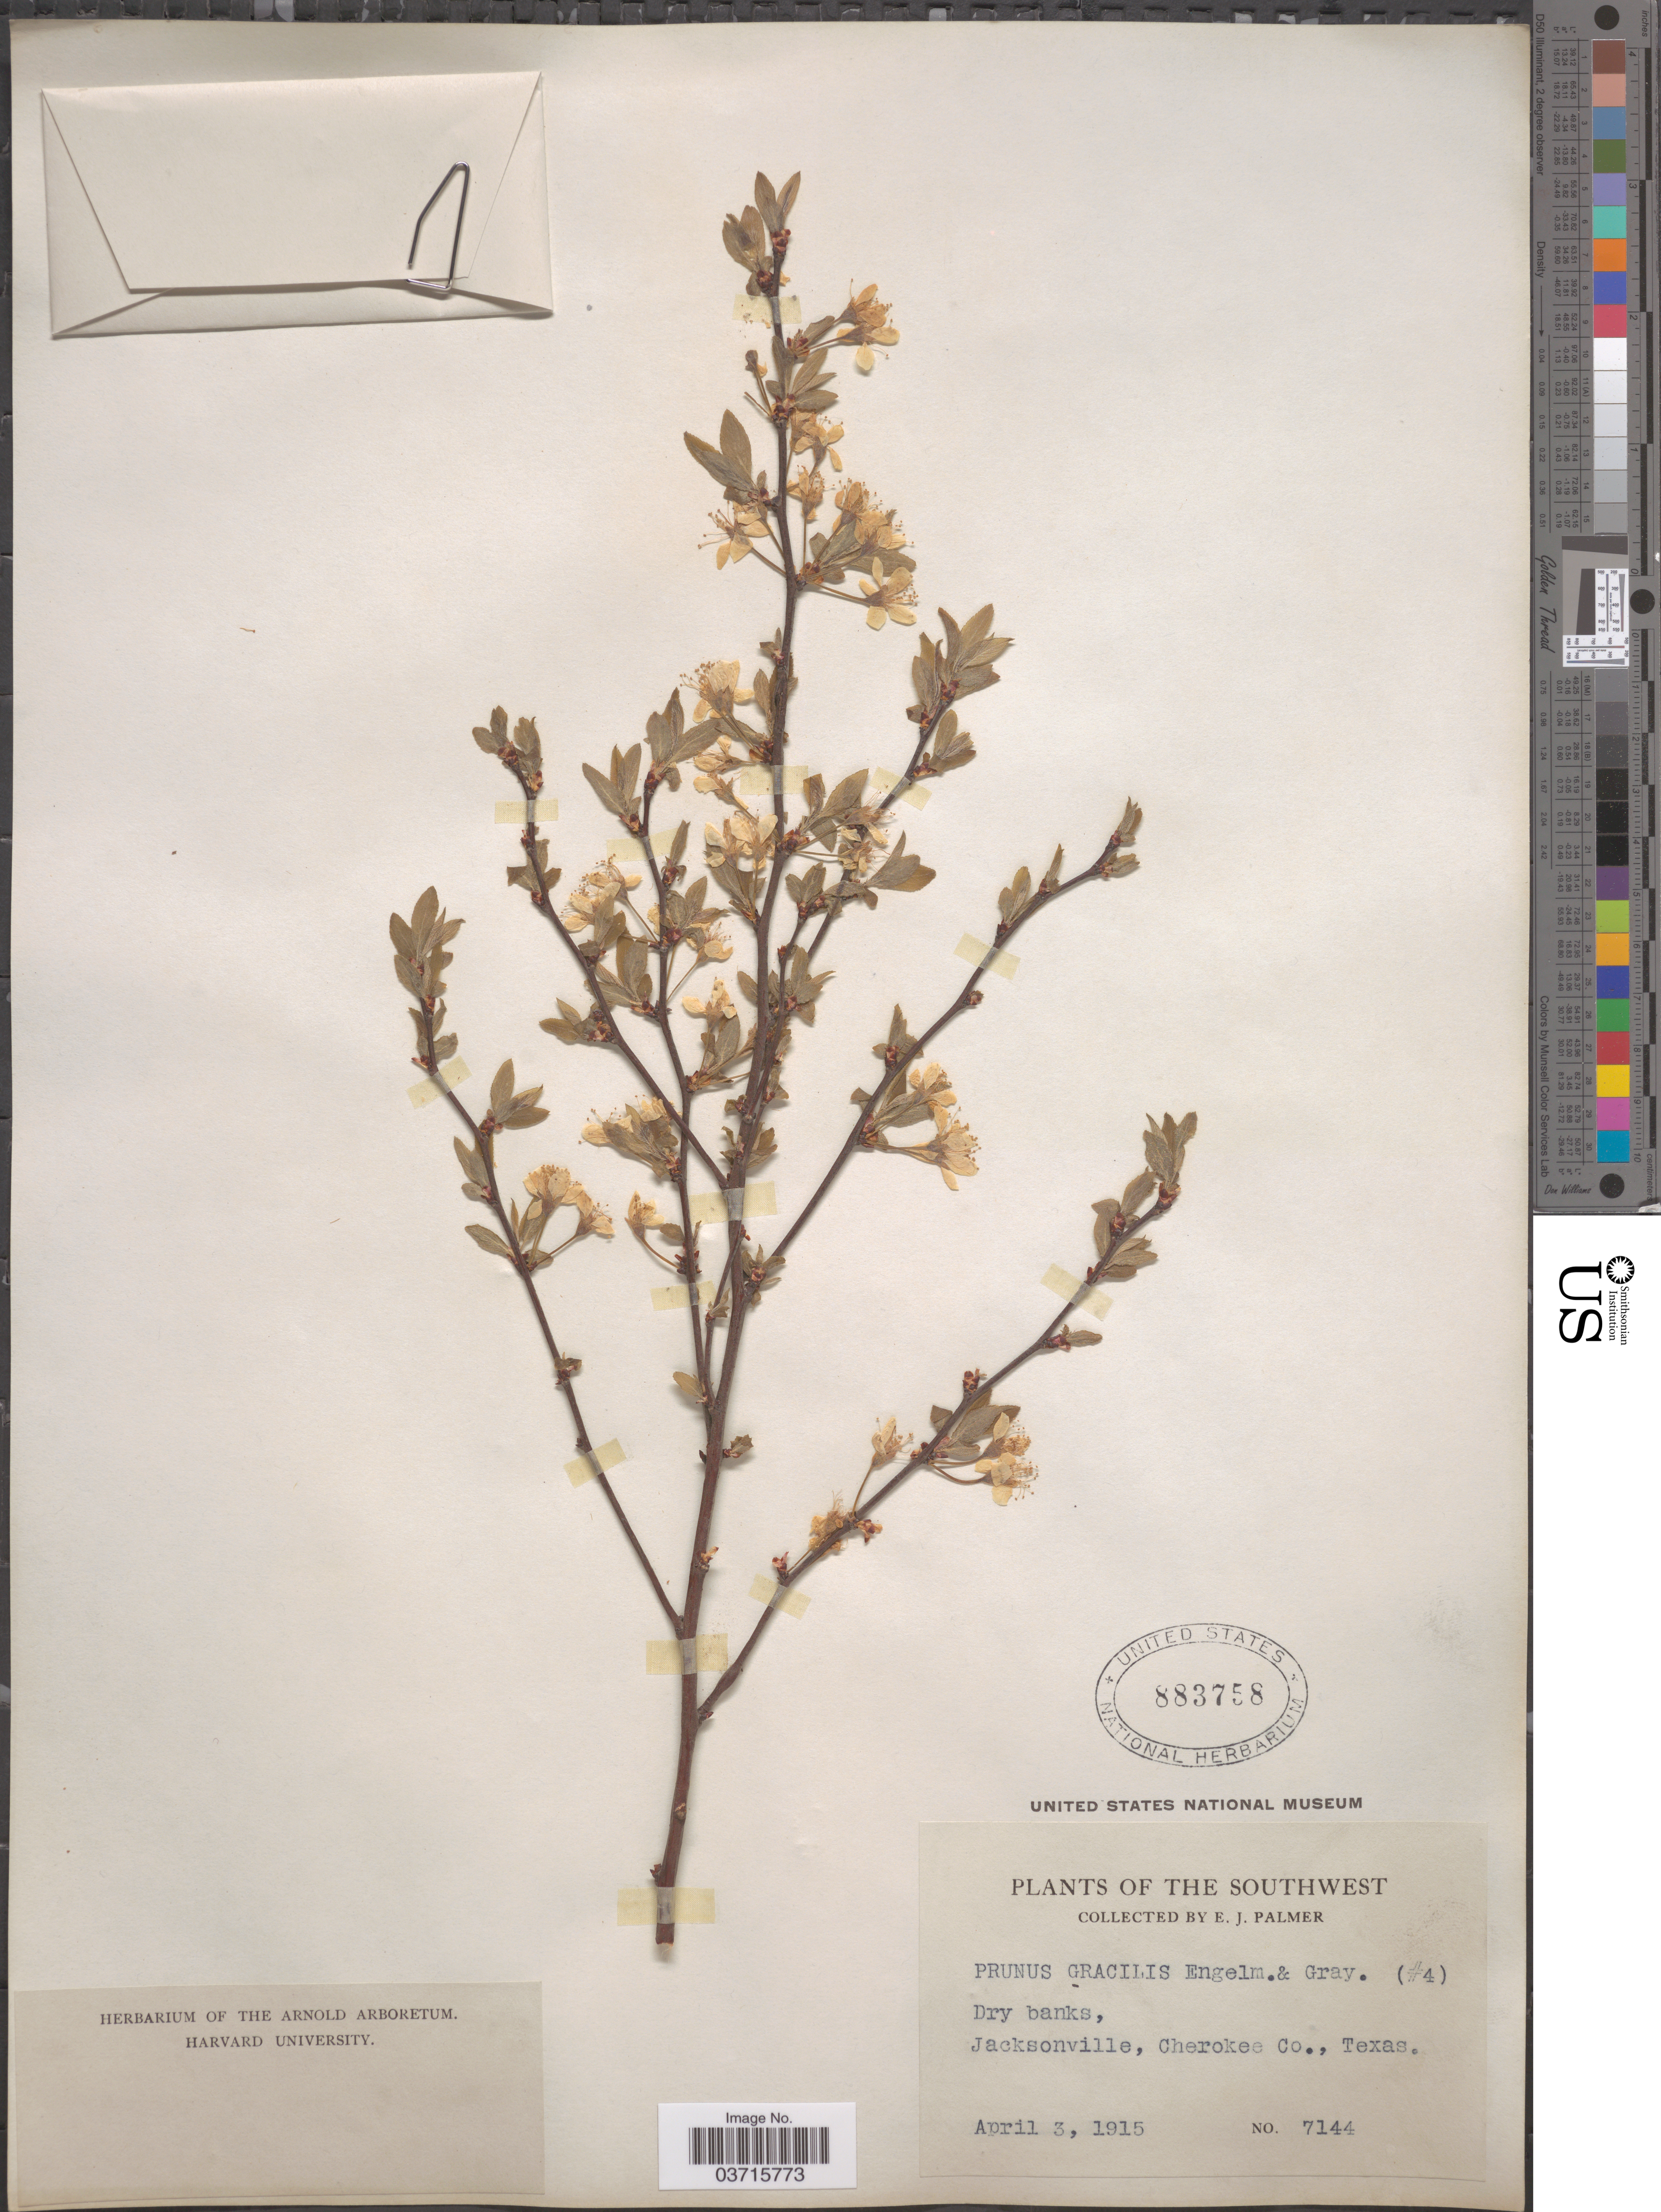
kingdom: Plantae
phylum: Tracheophyta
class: Magnoliopsida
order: Rosales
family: Rosaceae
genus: Prunus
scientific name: Prunus gracilis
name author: Engelm. & A. Gray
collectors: E. J. Palmer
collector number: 7144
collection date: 1915-04-03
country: United States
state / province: Texas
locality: The Southwest. Dry banks, Jacksonville, Cherokee Co.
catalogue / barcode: US 883758